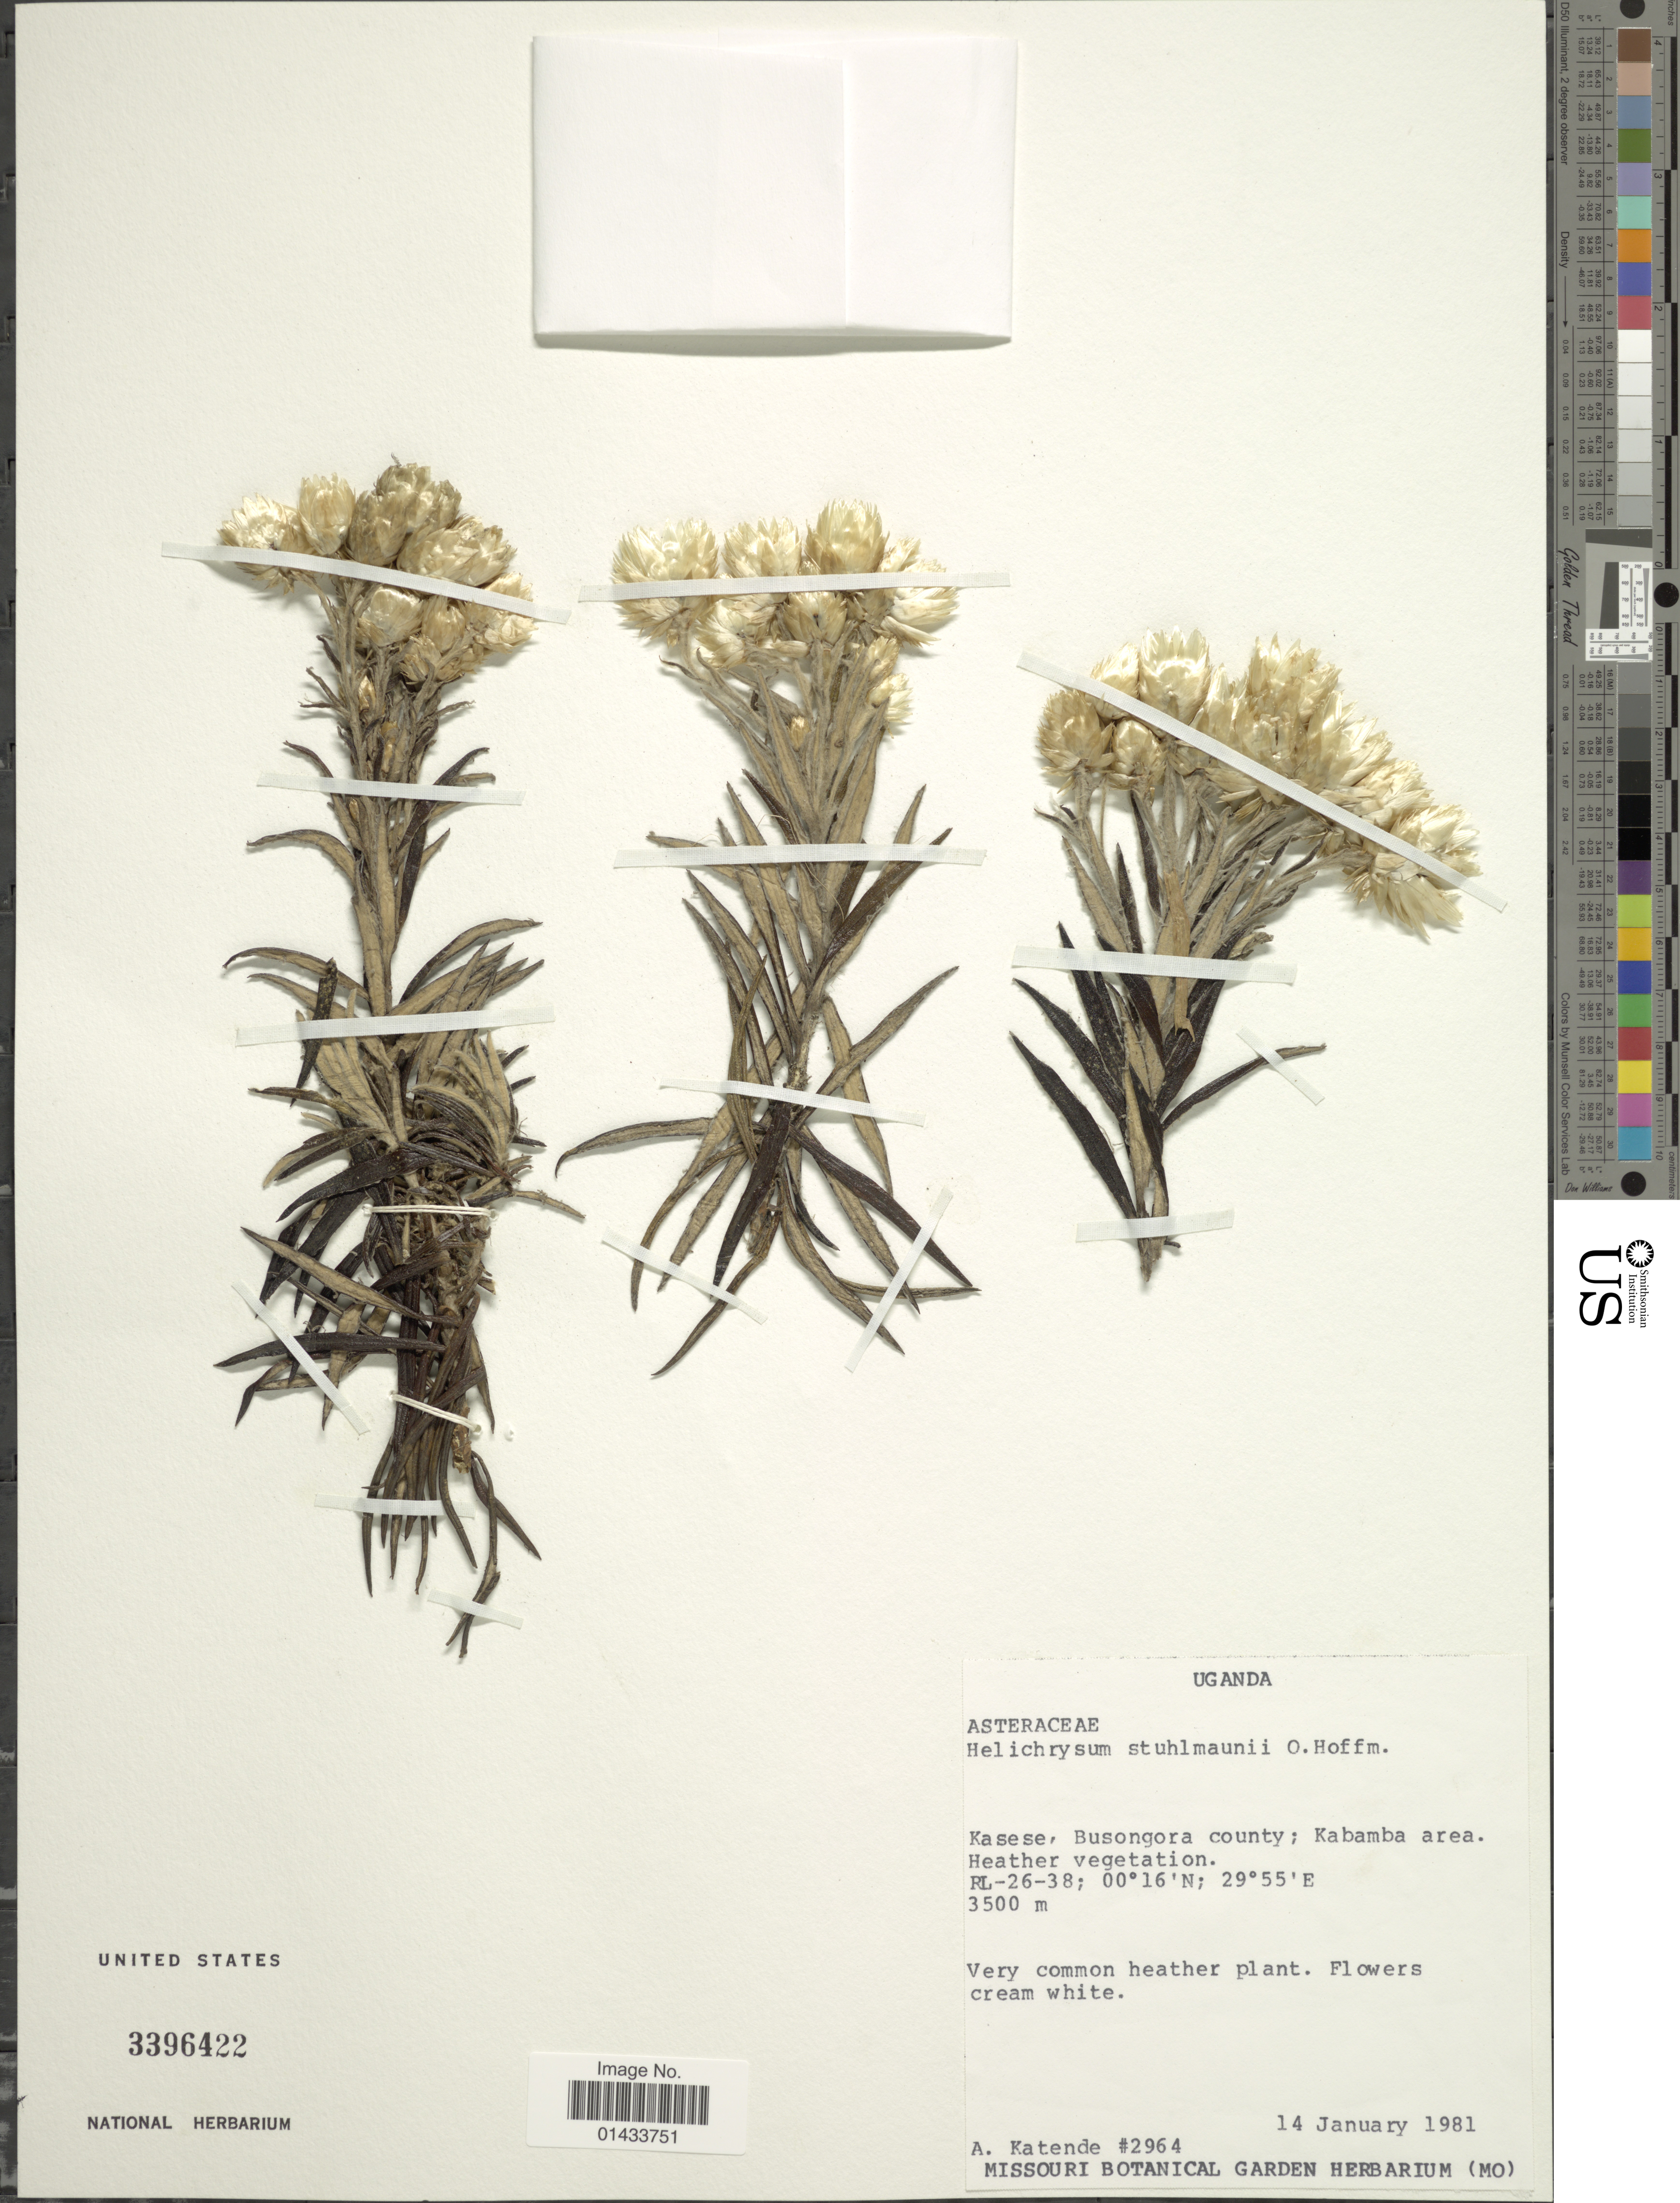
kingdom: Plantae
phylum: Tracheophyta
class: Magnoliopsida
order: Asterales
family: Asteraceae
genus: Helichrysum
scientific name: Helichrysum stuhlmannii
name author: O. Hoffm.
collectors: A. Katende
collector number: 2964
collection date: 1981-01-14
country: Uganda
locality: Kasese, Busongora county; Kabamba area, Heather vegetation, RL-26-38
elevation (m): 3500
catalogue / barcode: US 3396422